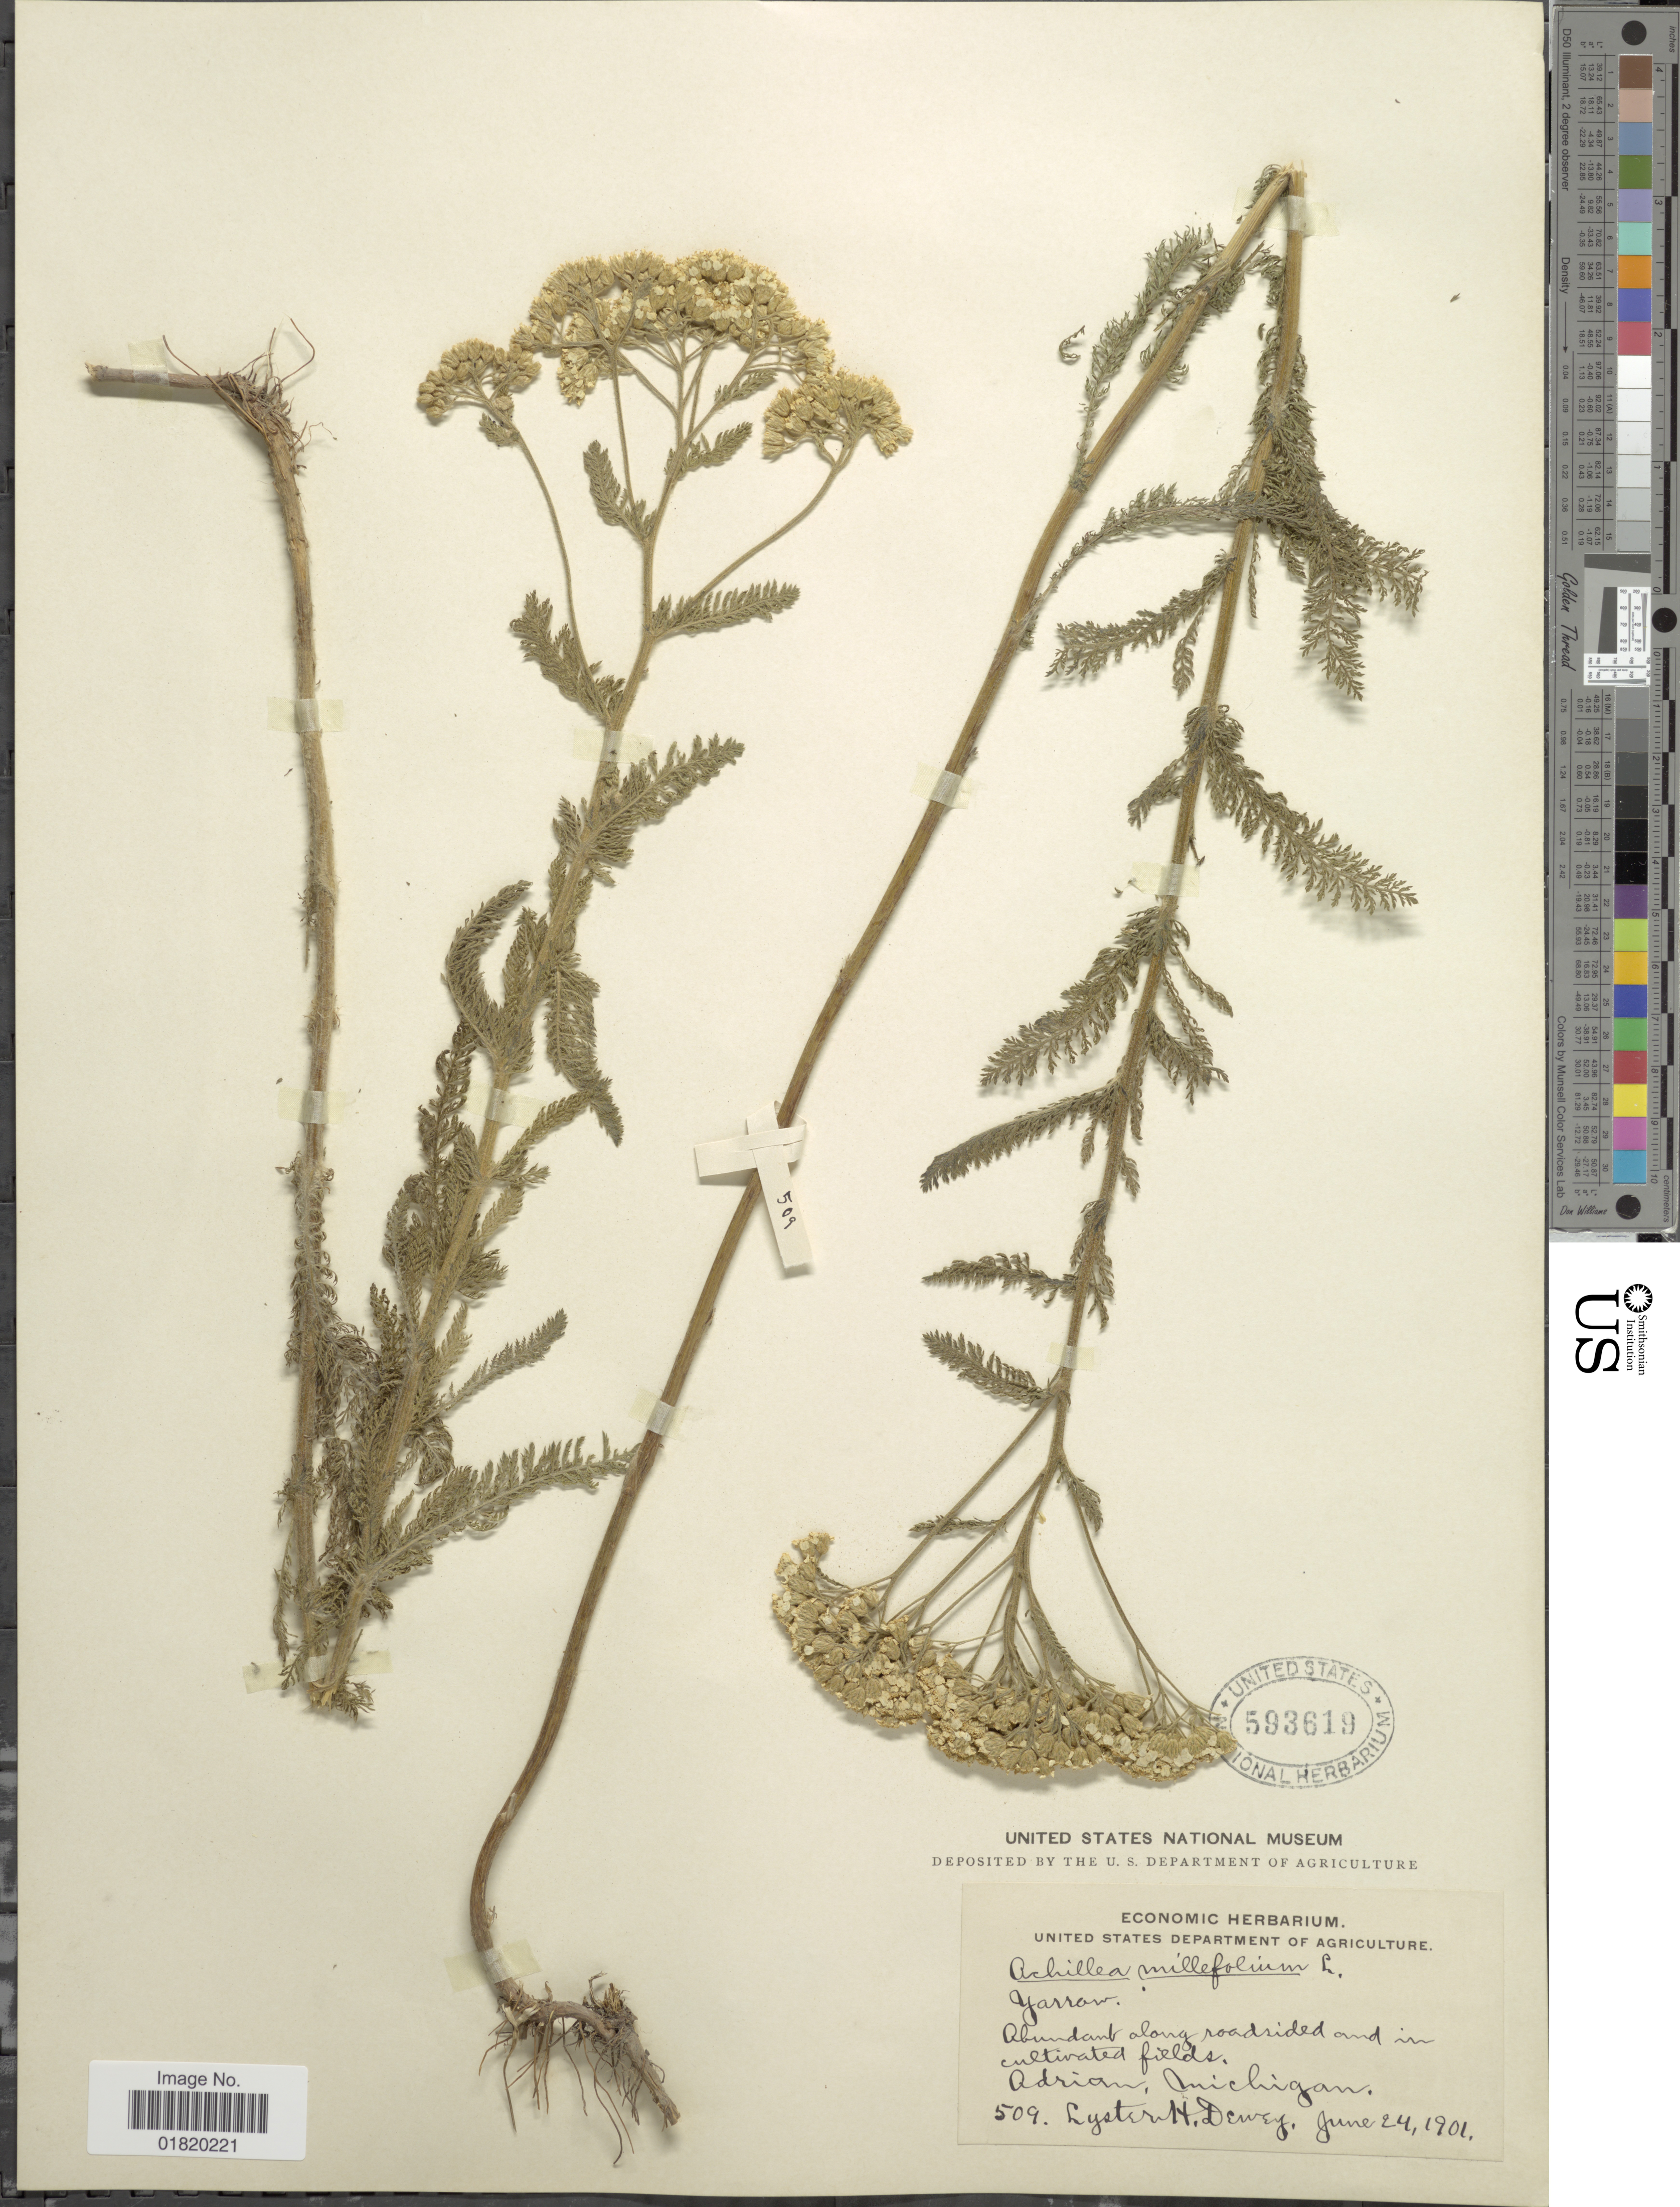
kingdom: Plantae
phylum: Tracheophyta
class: Magnoliopsida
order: Asterales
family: Asteraceae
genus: Achillea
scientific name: Achillea millefolium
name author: L.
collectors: L. H. Dewey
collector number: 509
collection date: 1901-06-24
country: United States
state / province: Michigan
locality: Adrian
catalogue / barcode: US 593619